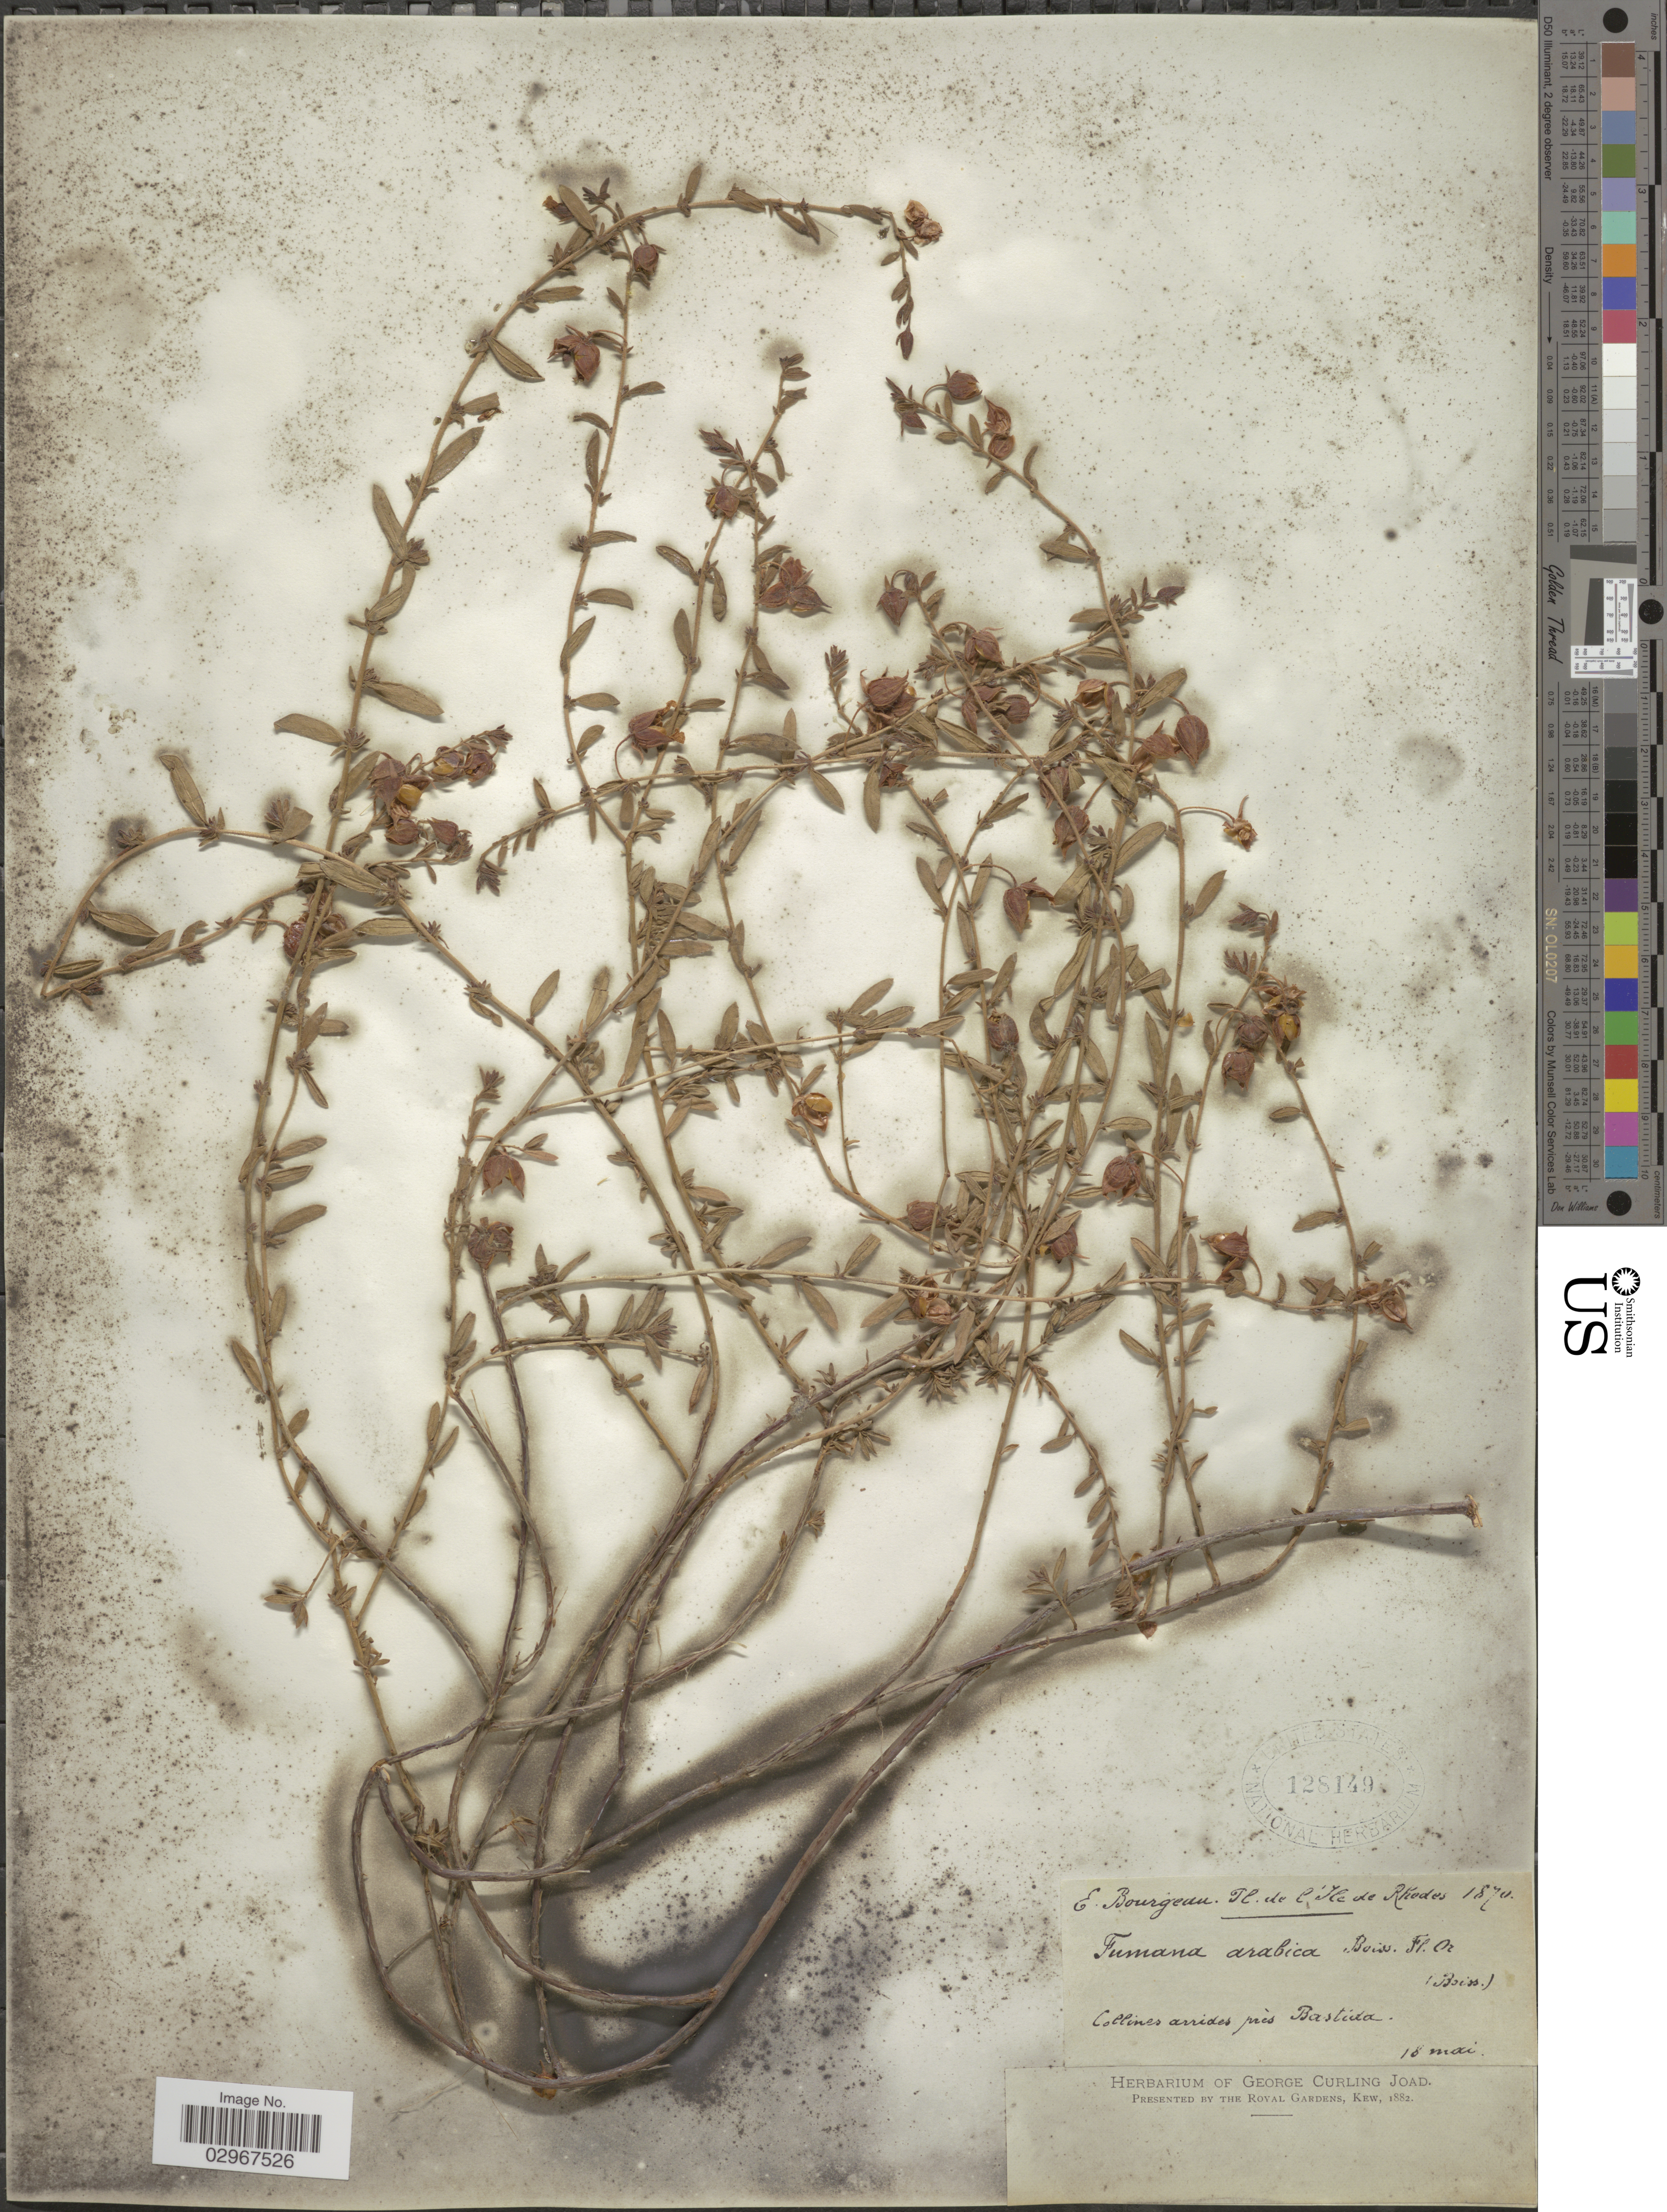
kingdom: Plantae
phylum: Tracheophyta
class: Magnoliopsida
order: Malvales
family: Cistaceae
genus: Fumana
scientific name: Fumana arabica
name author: (L.) Spach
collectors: E. Bourgeau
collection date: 1870-05-18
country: Greece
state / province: South Aegean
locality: Ile de Rhodes. Collines arrides près Bastida.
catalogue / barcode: US 128149